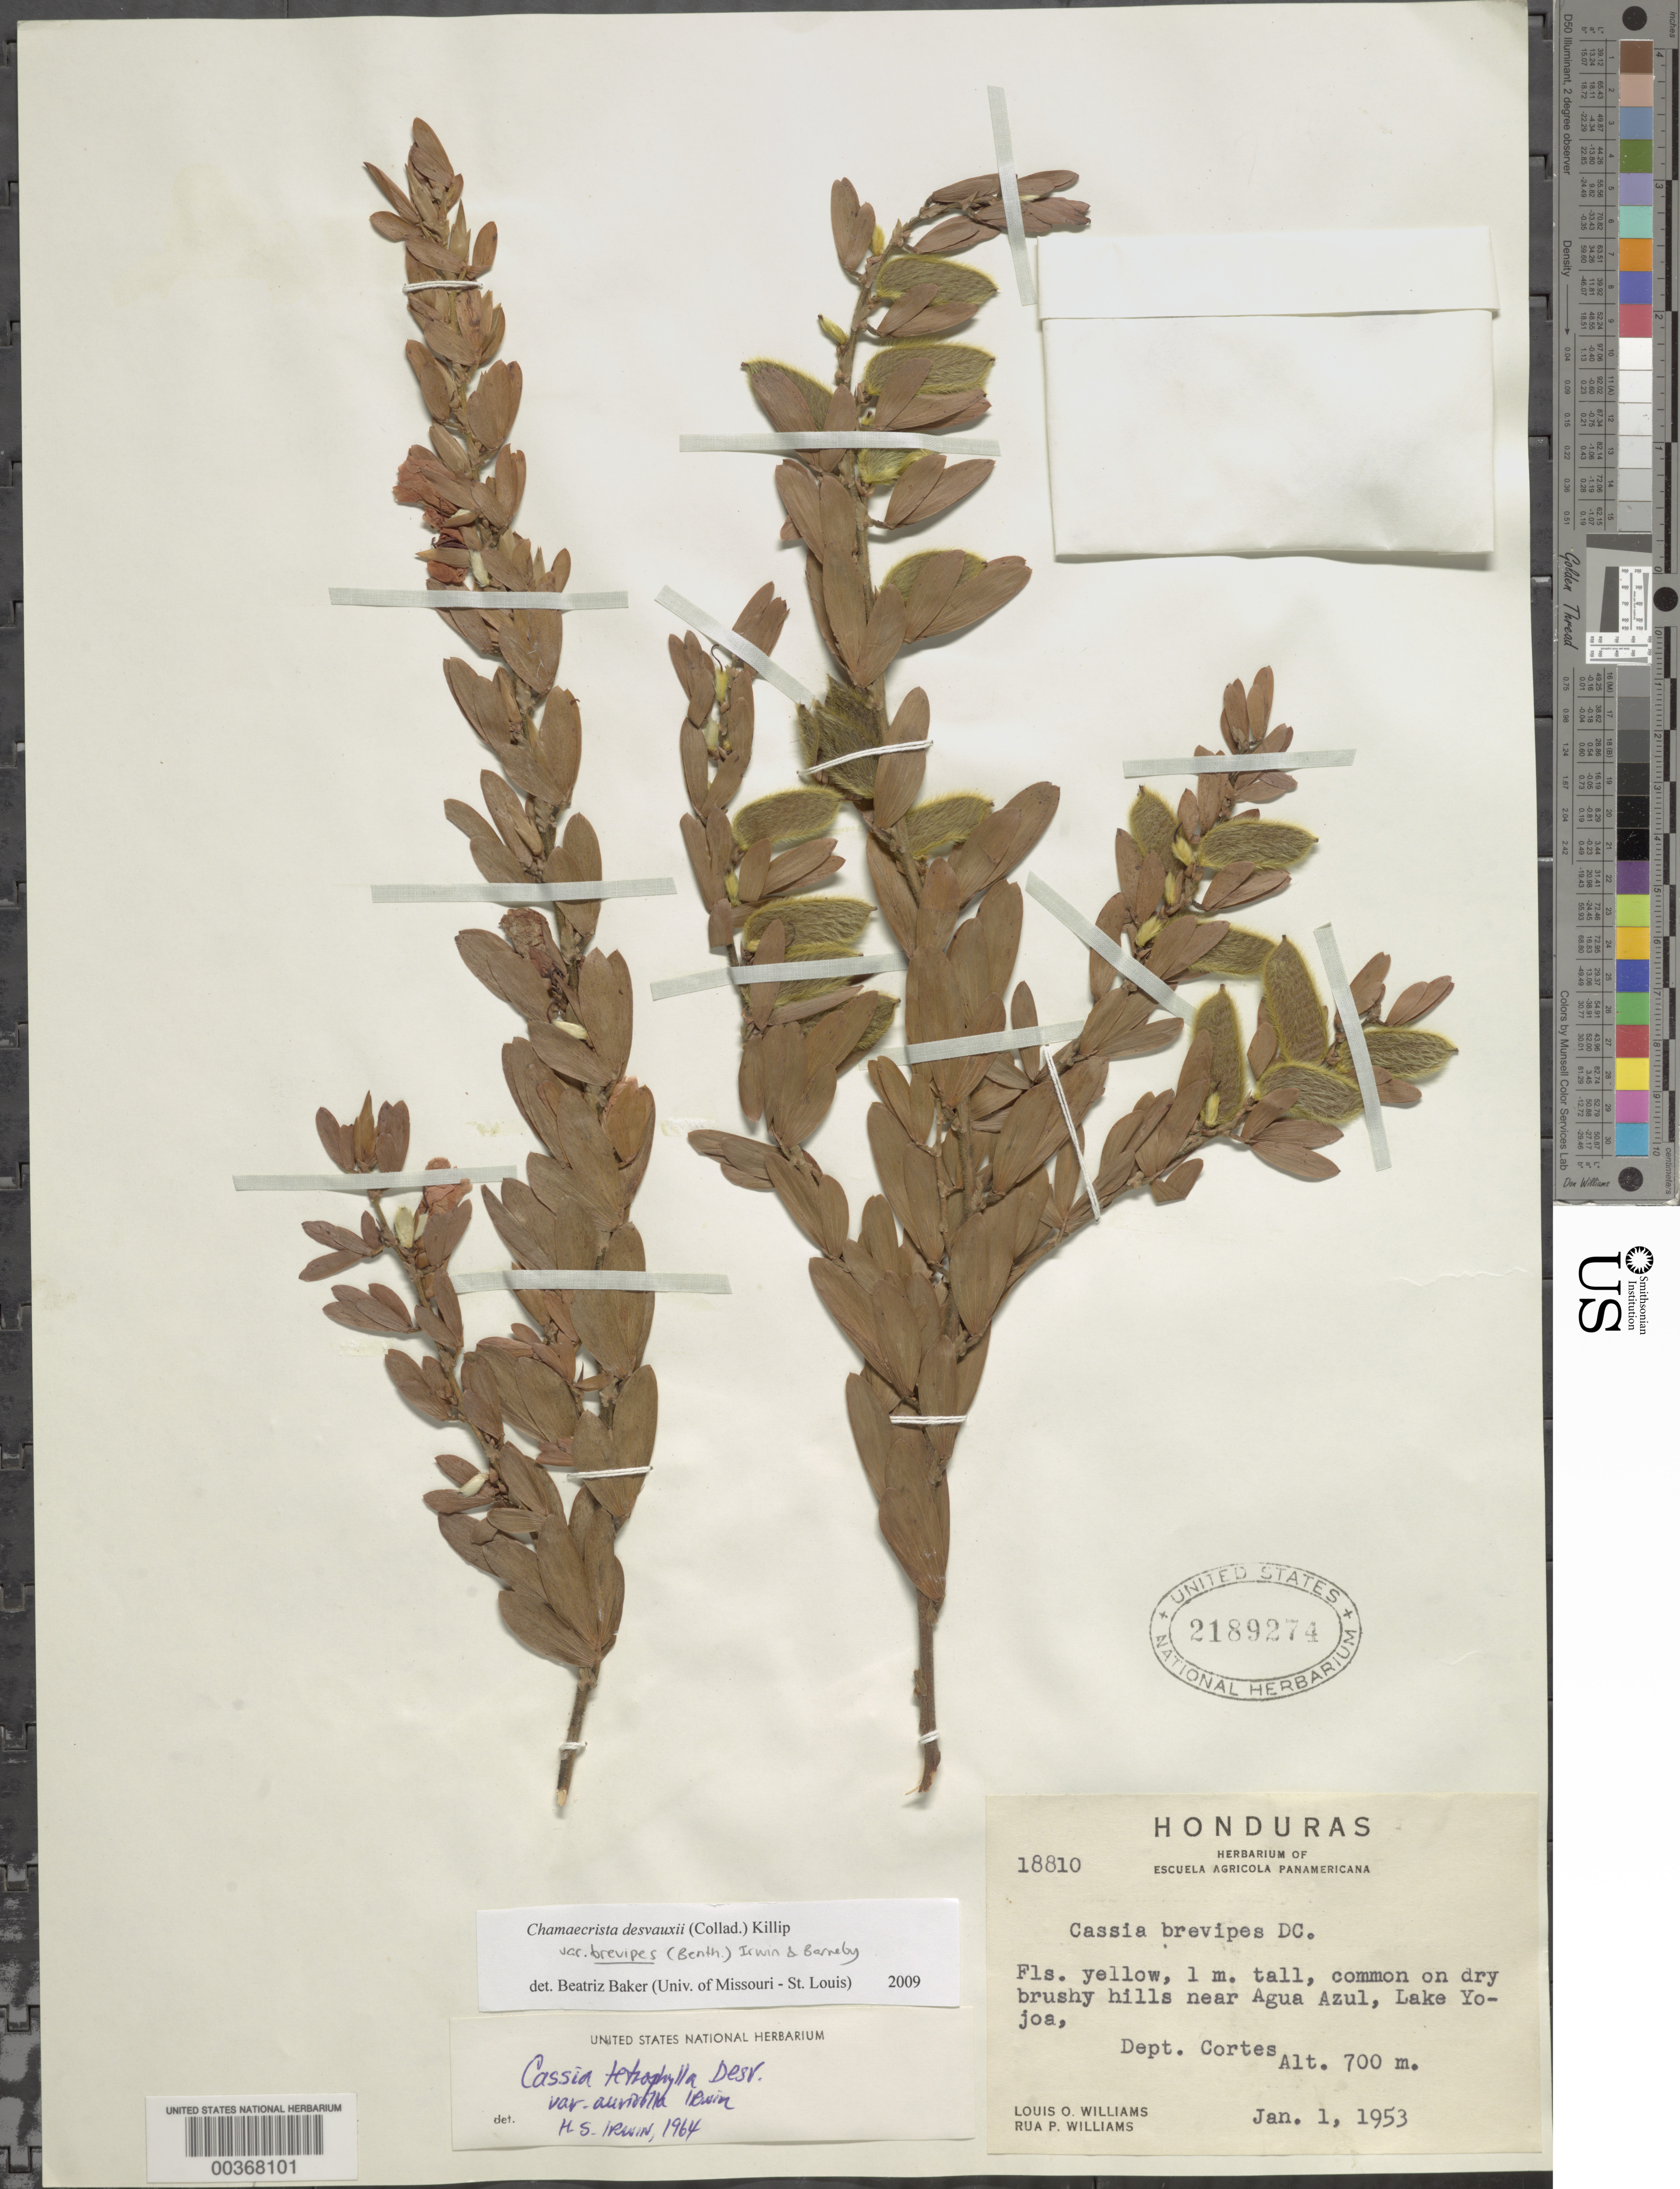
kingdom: Plantae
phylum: Tracheophyta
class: Magnoliopsida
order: Fabales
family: Fabaceae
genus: Chamaecrista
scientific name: Chamaecrista desvauxii var. brevipes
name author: (Benth.) H.S. Irwin & Barneby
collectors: L. O. Williams & R. P. Williams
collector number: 18810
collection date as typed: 01 Jan 1953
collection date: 1953-01-01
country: Honduras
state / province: Cortés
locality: Near Agua Azul, Lake Yojoa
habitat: Dry brushy hills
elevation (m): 700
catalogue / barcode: US 2189274